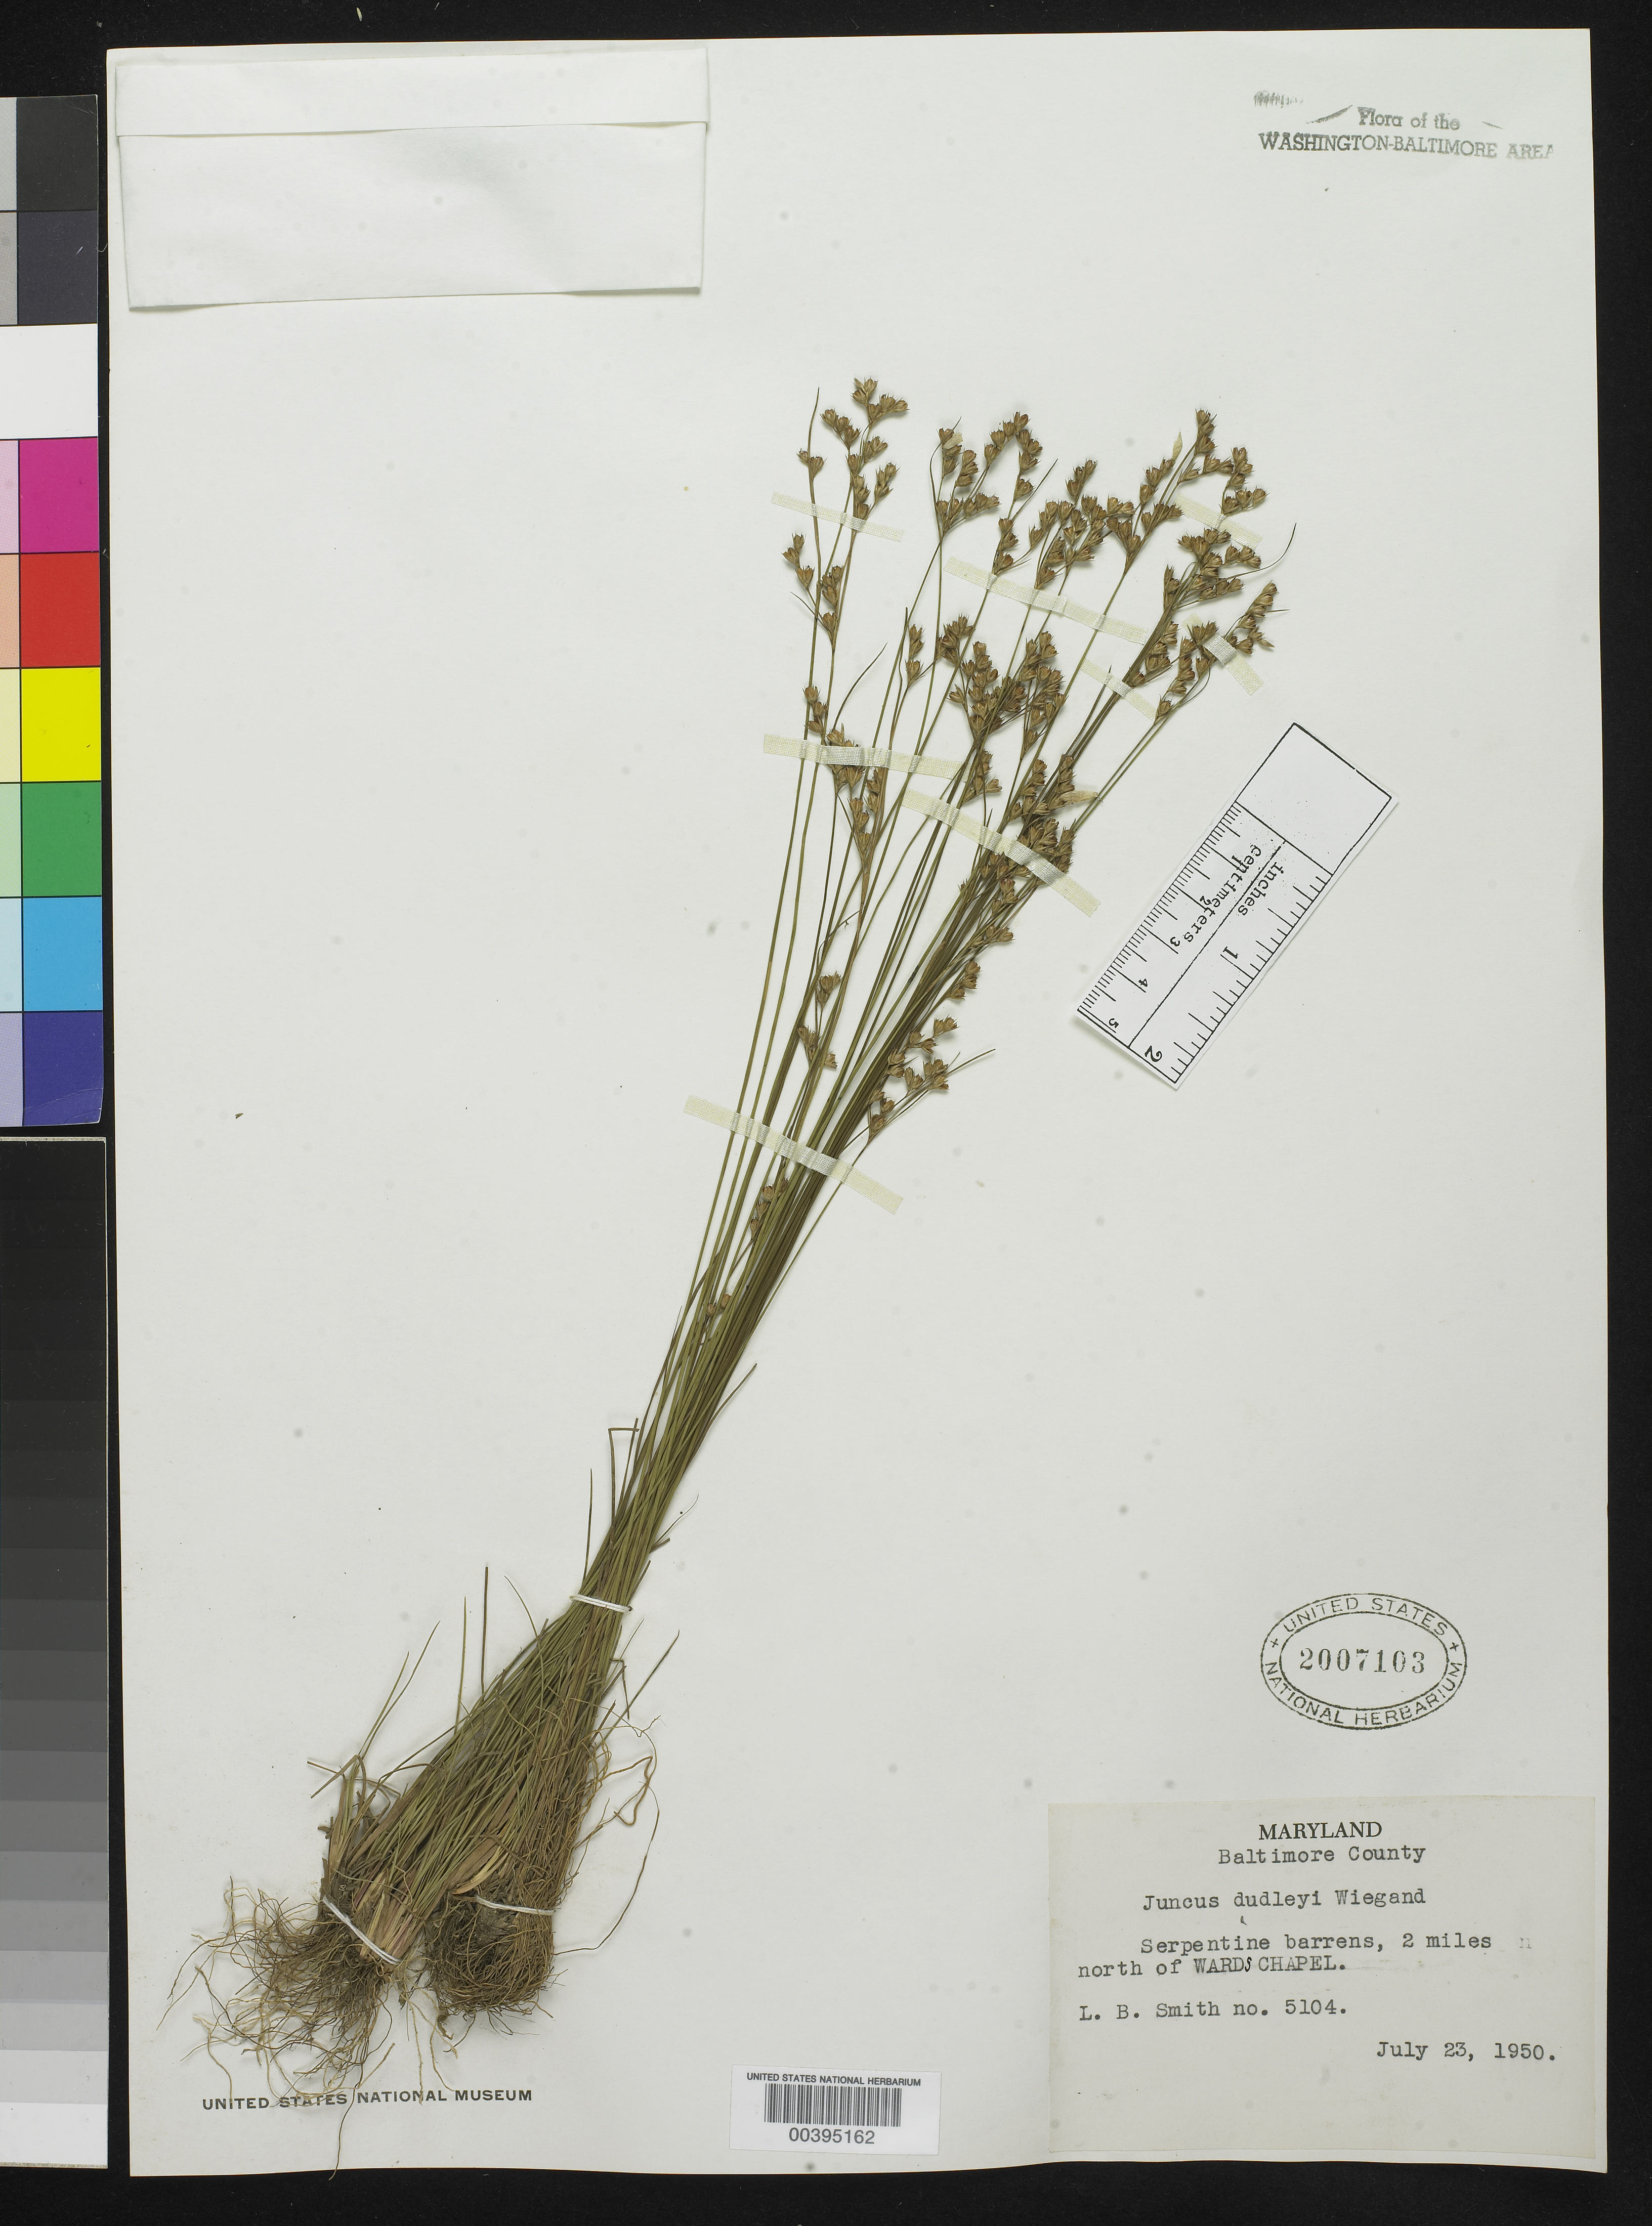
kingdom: Plantae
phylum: Tracheophyta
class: Liliopsida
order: Poales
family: Juncaceae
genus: Juncus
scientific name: Juncus secundus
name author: P. Beauv.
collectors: L. Smith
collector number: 5104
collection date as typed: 23 Jul 1950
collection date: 1950-07-23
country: United States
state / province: Maryland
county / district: Baltimore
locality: N of Wards Chapel, Serpentine Barrens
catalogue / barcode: US 2007103